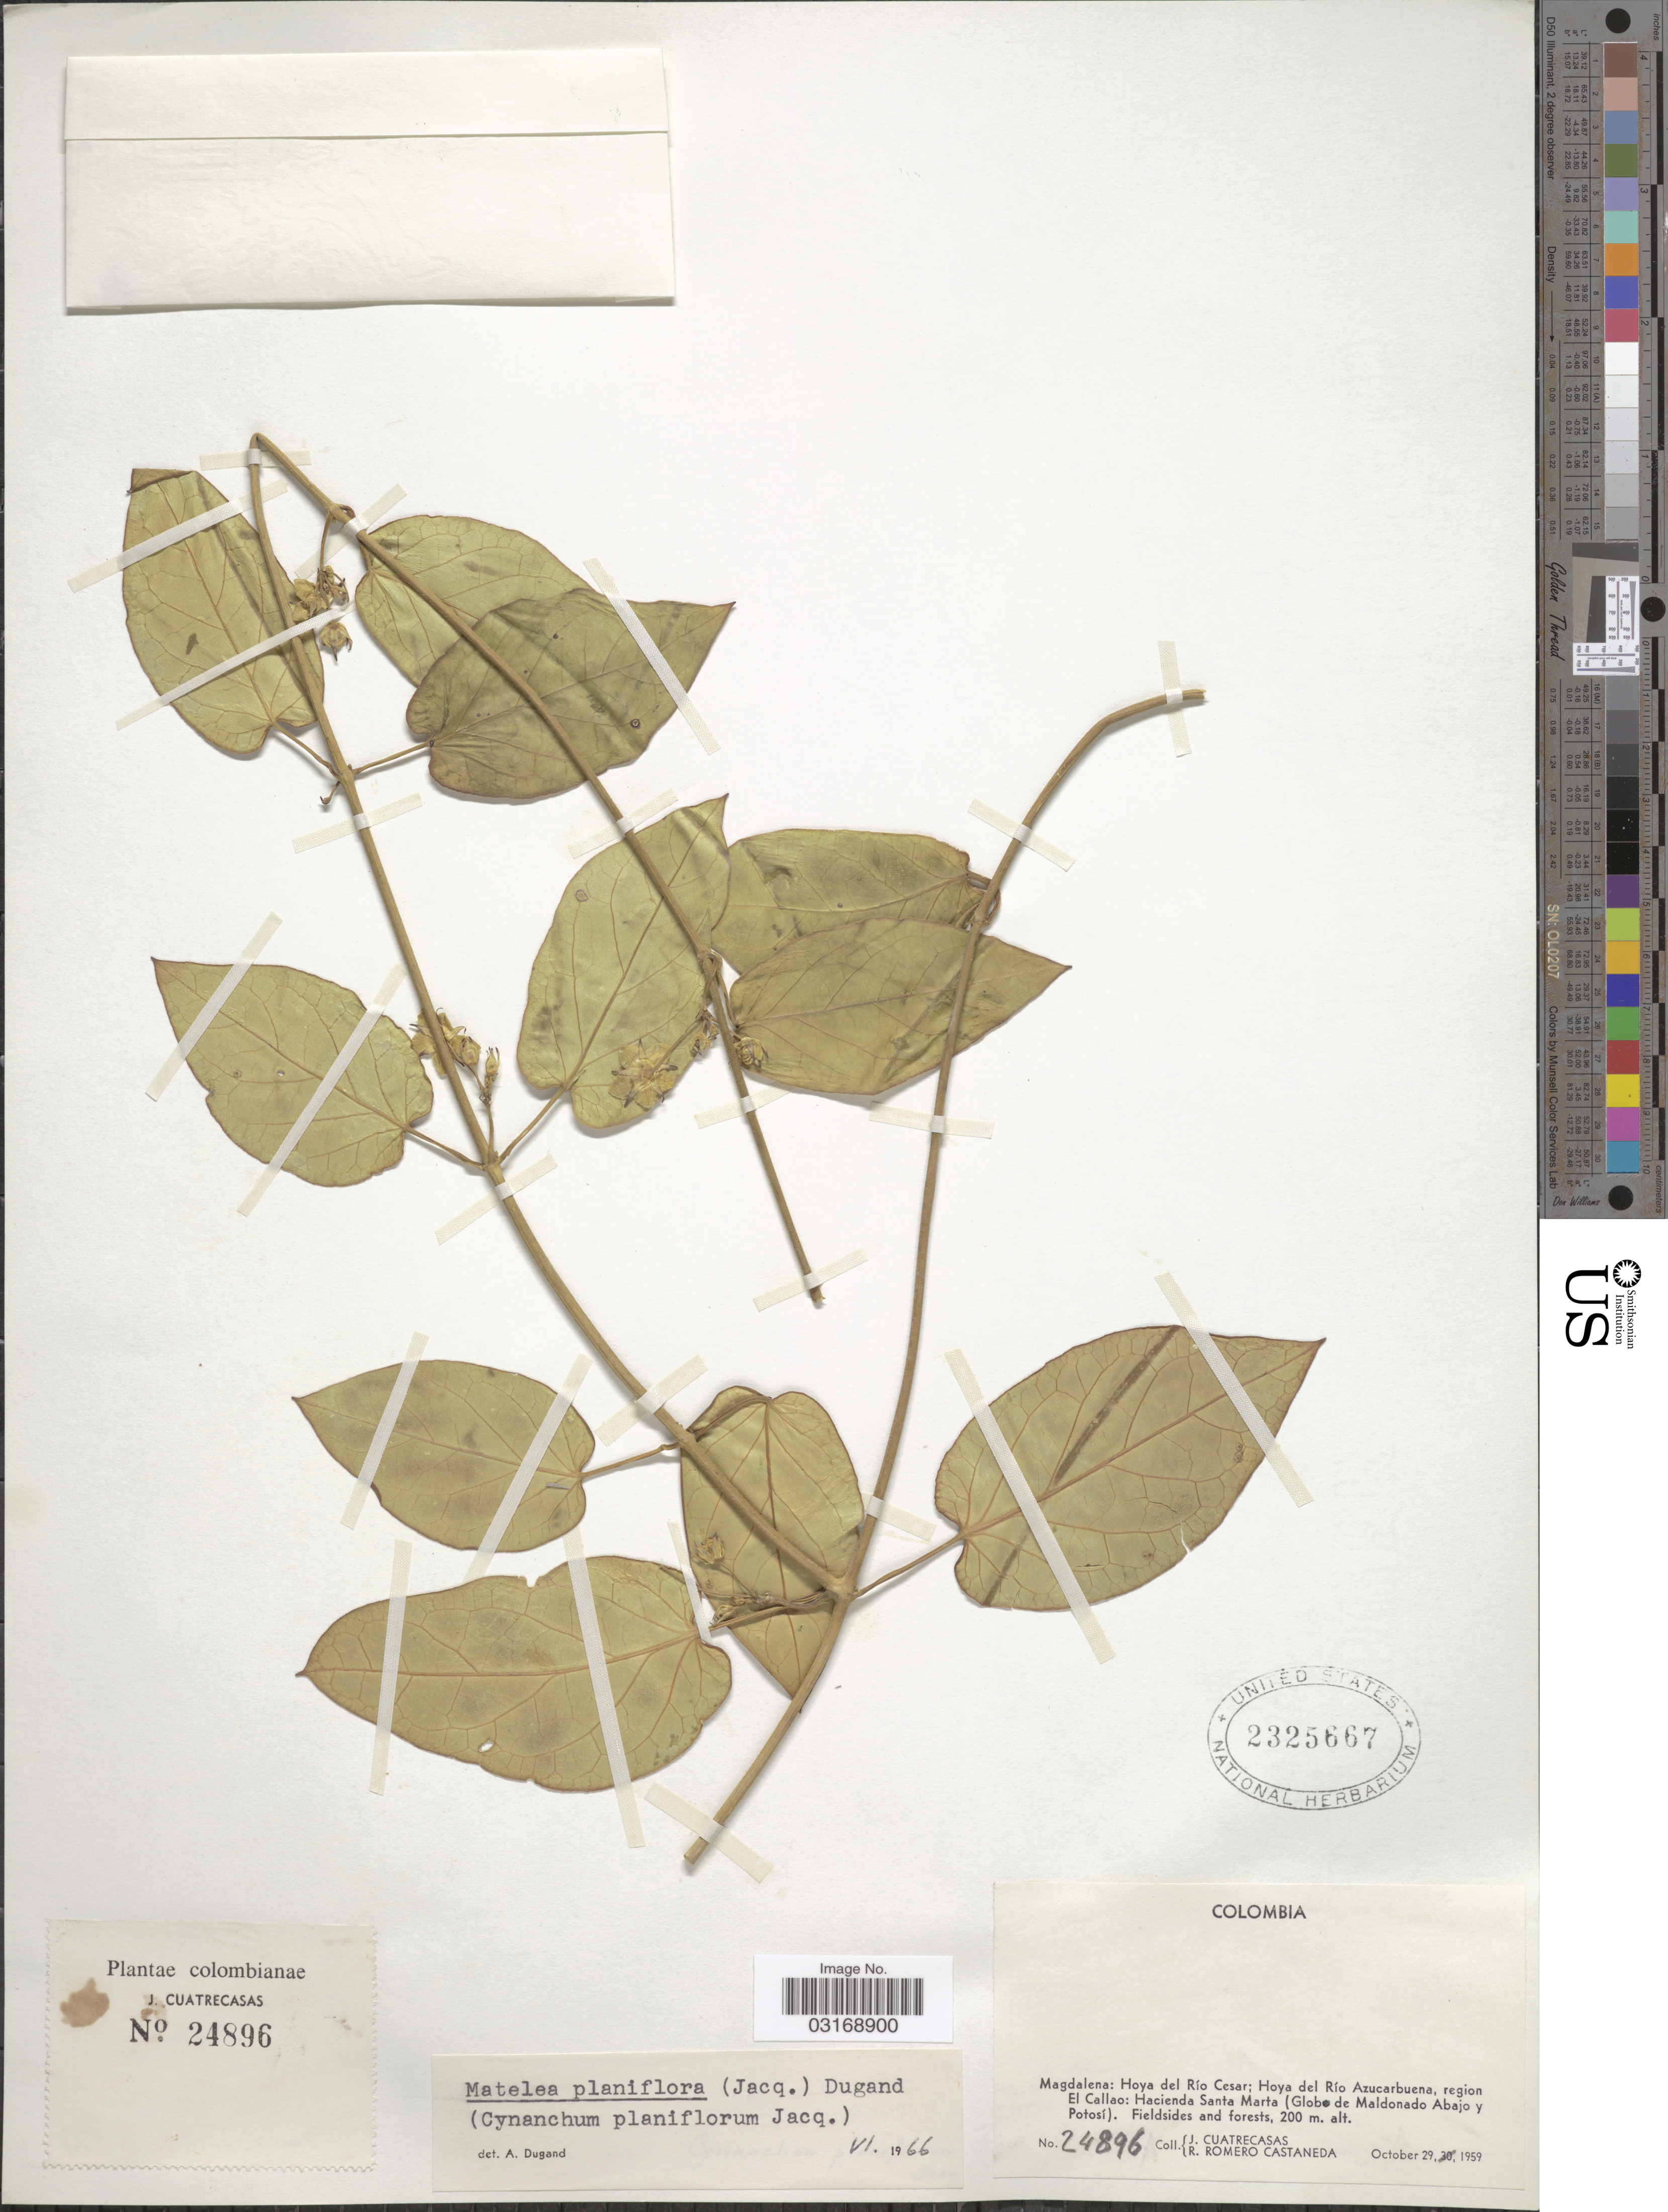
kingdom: Plantae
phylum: Tracheophyta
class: Magnoliopsida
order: Gentianales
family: Apocynaceae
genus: Matelea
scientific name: Matelea planiflora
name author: (Jacq.) Dugand G.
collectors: J. Cuatrecasas & R. Romero Castañeda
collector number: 54896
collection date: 1959-10-29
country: Colombia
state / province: Magdalena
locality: Hoya del Río Cesar; Hoya del Río Azucarbuena, region El Callao: Hacienda Santa Marta (Globo [interpreted] de Maldonado Abajo y Potosí).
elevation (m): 200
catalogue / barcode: US 2325667